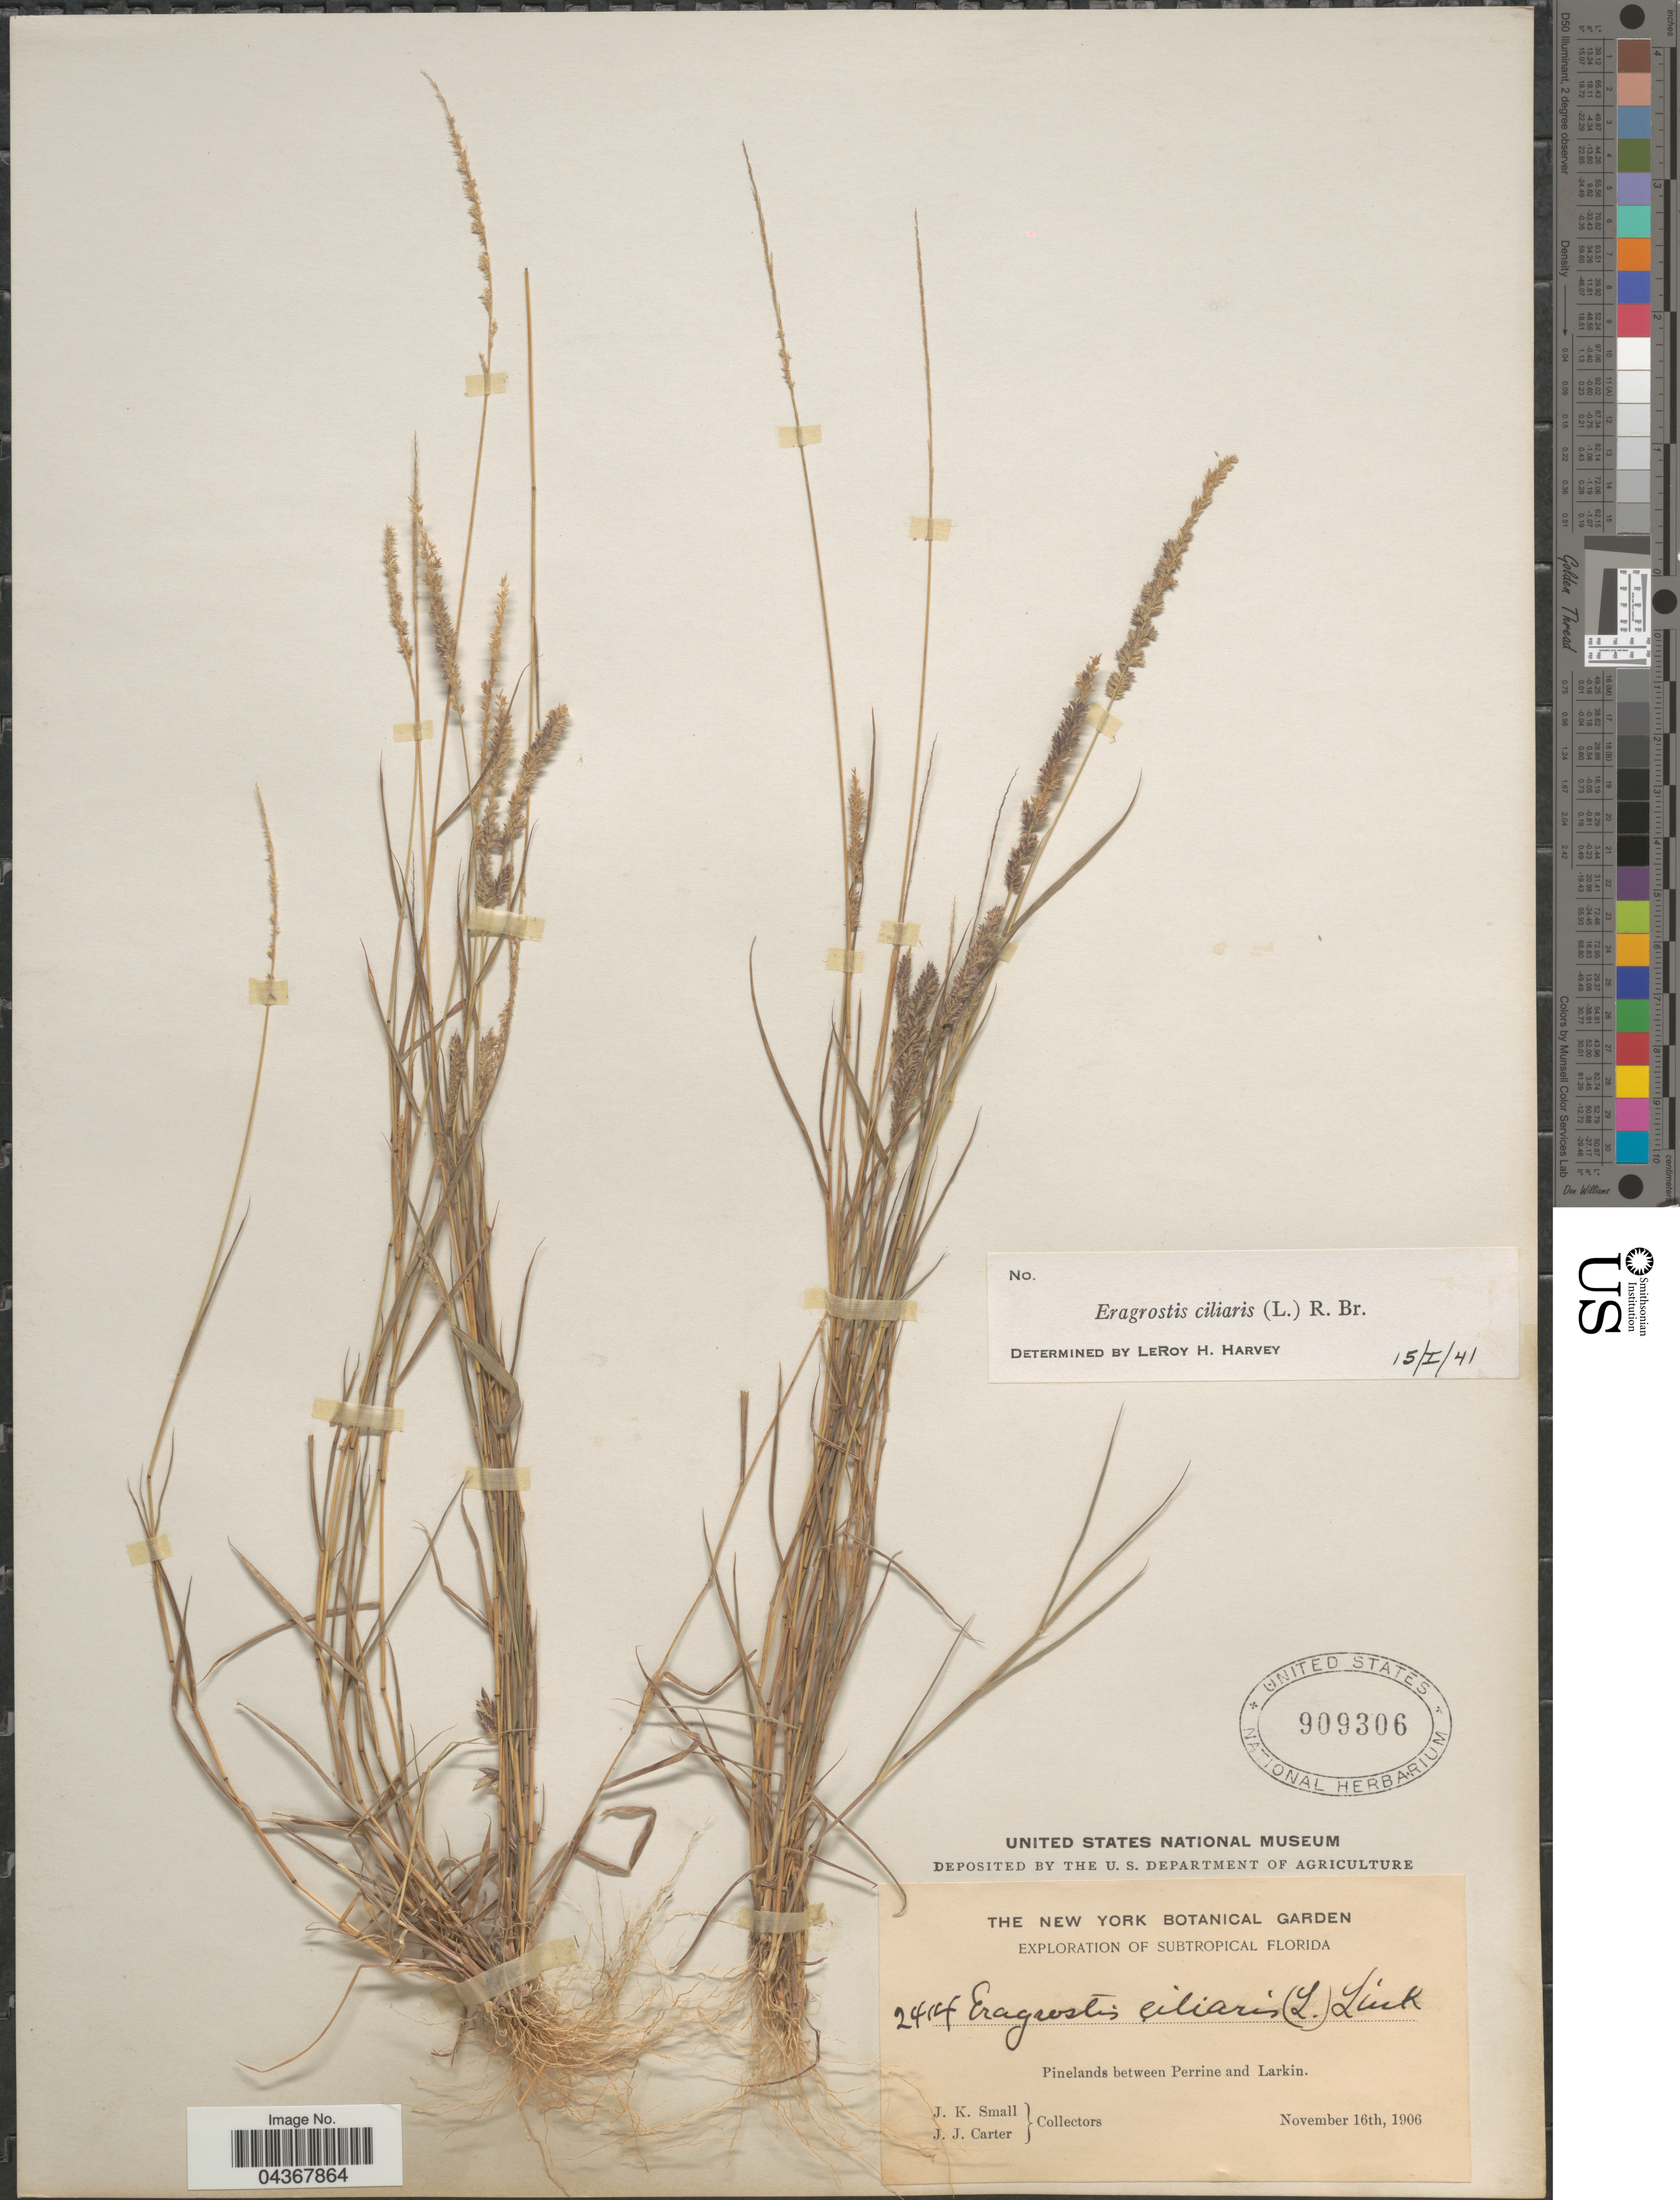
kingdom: Plantae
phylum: Tracheophyta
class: Liliopsida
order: Poales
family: Poaceae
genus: Eragrostis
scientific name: Eragrostis ciliaris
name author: (L.) R. Br.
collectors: J. K. Small & J. Carter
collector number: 2414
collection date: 1906-11-16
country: United States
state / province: Florida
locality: Exploration of Subtropical Florida. Pinelands between Perrine and Larkin.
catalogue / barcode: US 909306